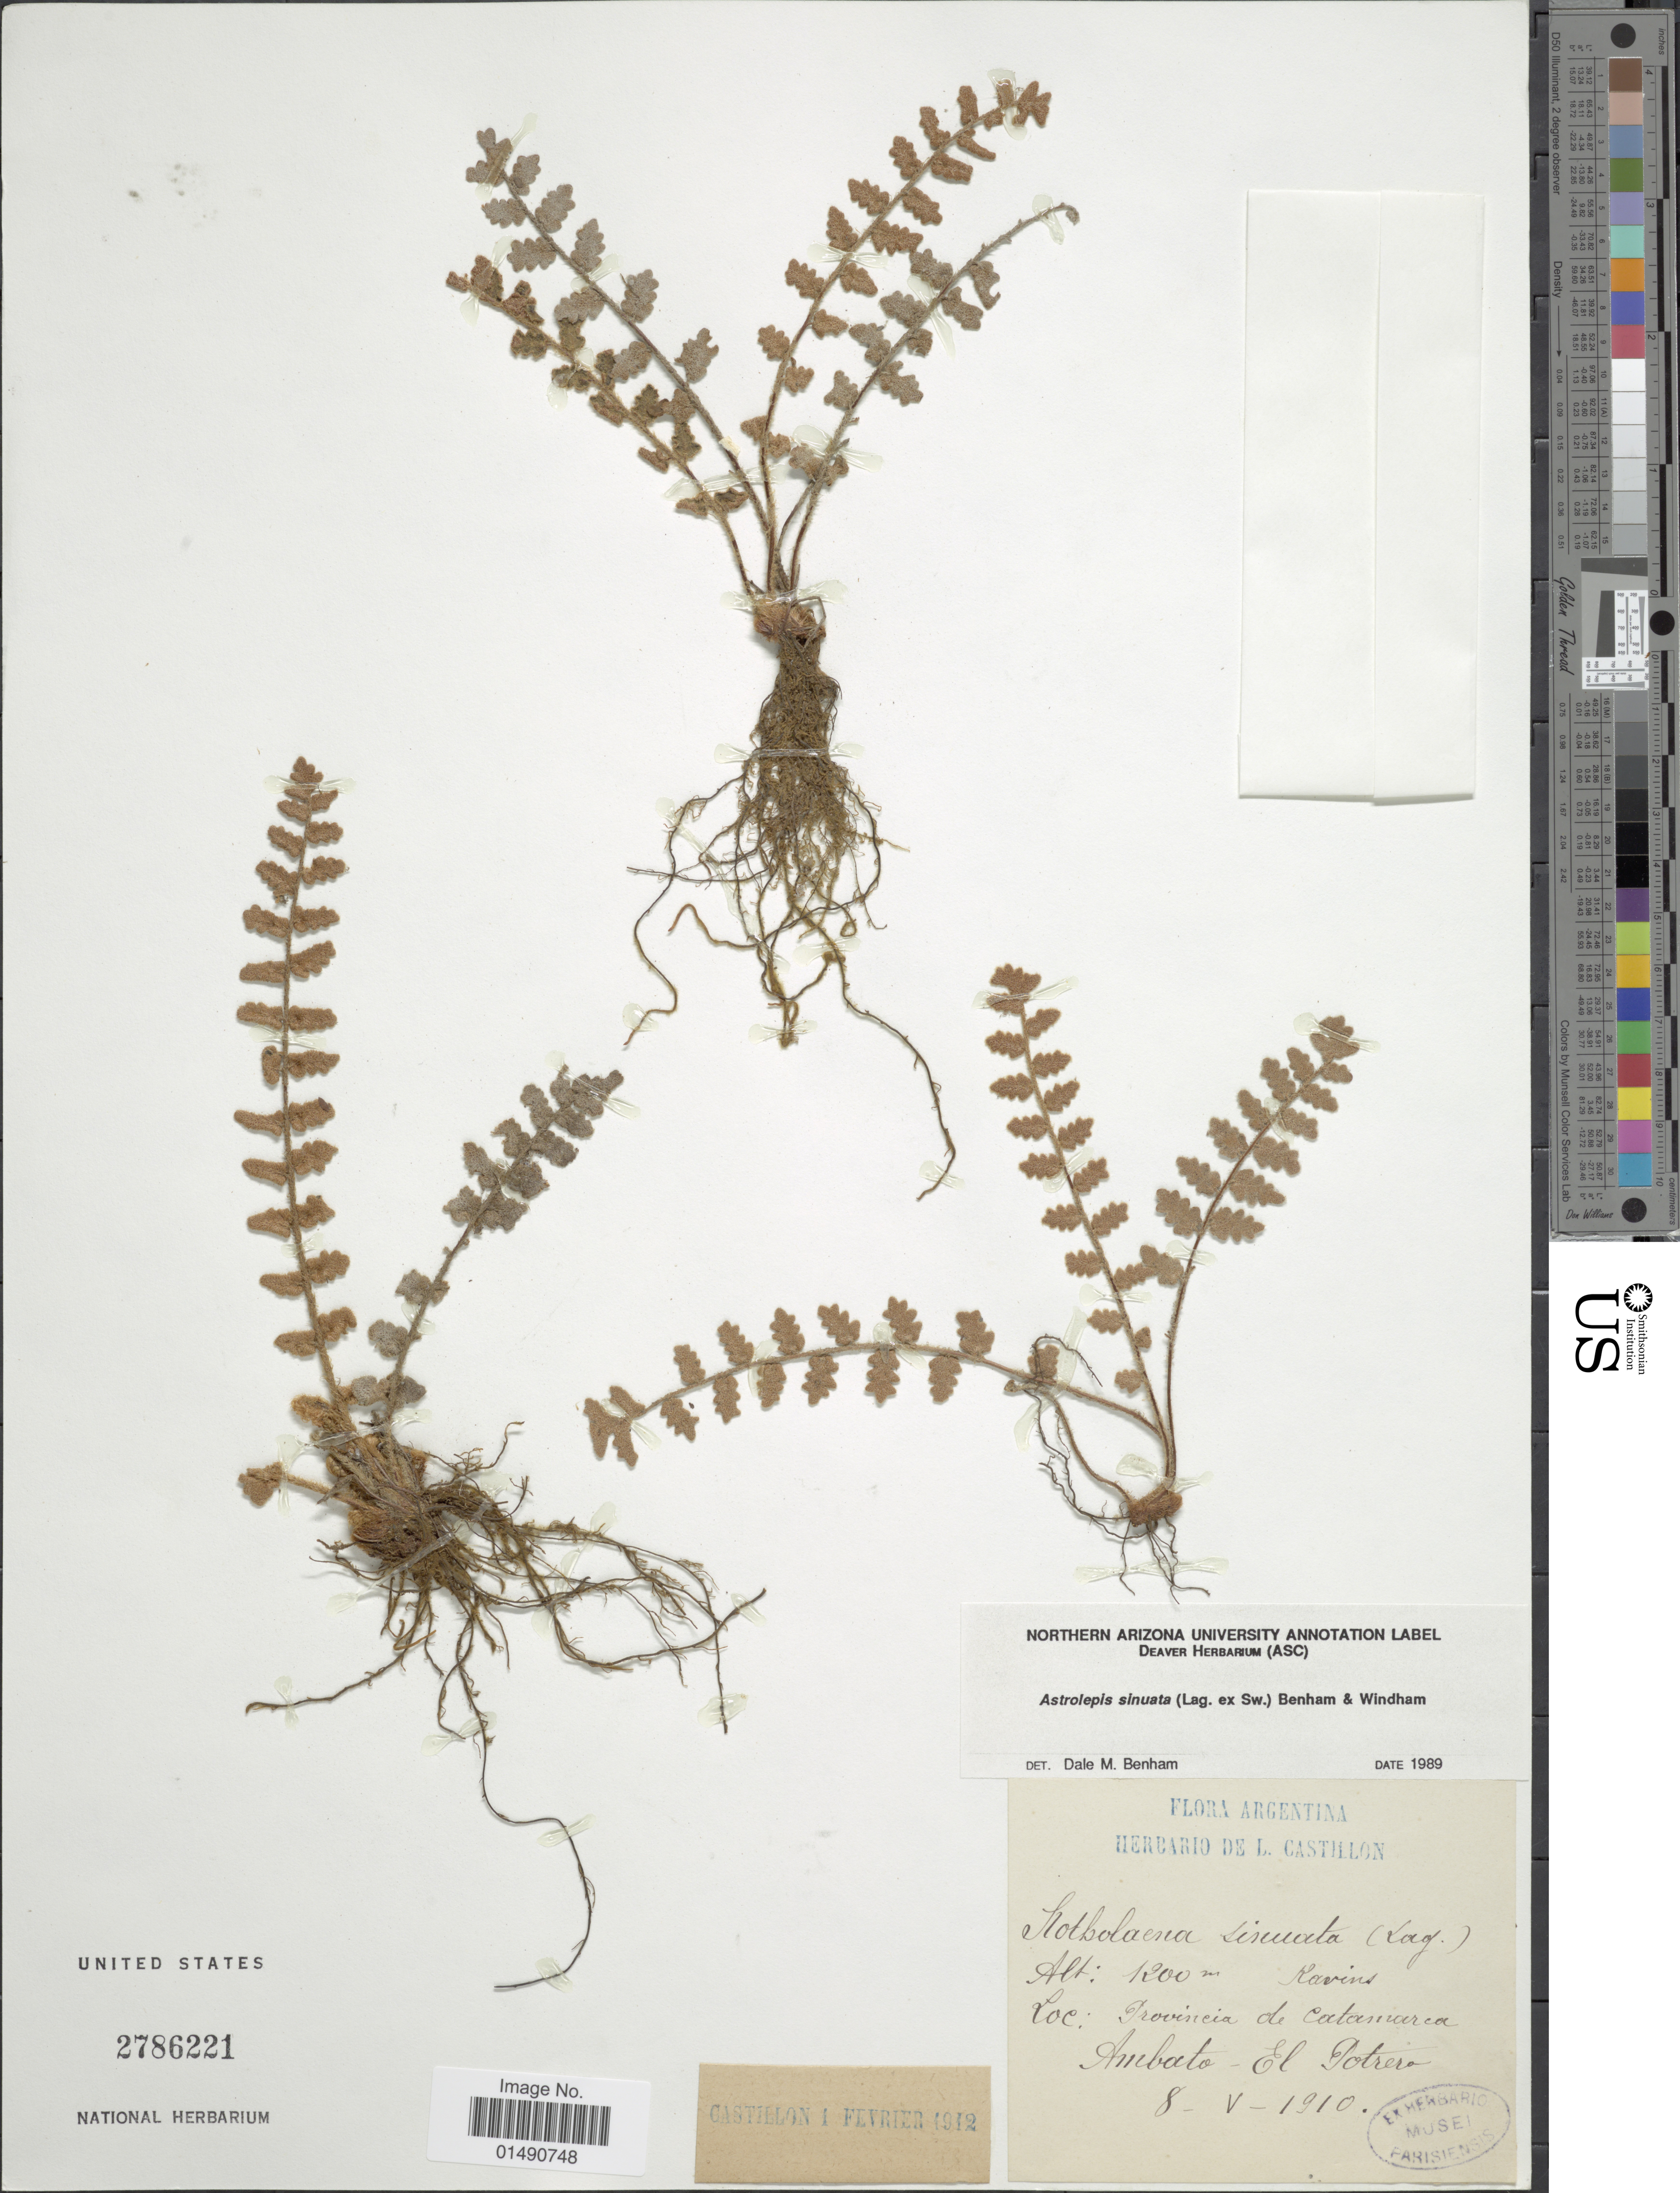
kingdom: Plantae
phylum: Tracheophyta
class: Polypodiopsida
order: Polypodiales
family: Pteridaceae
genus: Astrolepis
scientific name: Astrolepis sinuata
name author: (Lag. ex Sw.) D.M. Benham & Windham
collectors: ex herb. de L. Castillon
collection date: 1910-05-08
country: Argentina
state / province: Catamarca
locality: Ambato El Potrero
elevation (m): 1200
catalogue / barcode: US 2786221